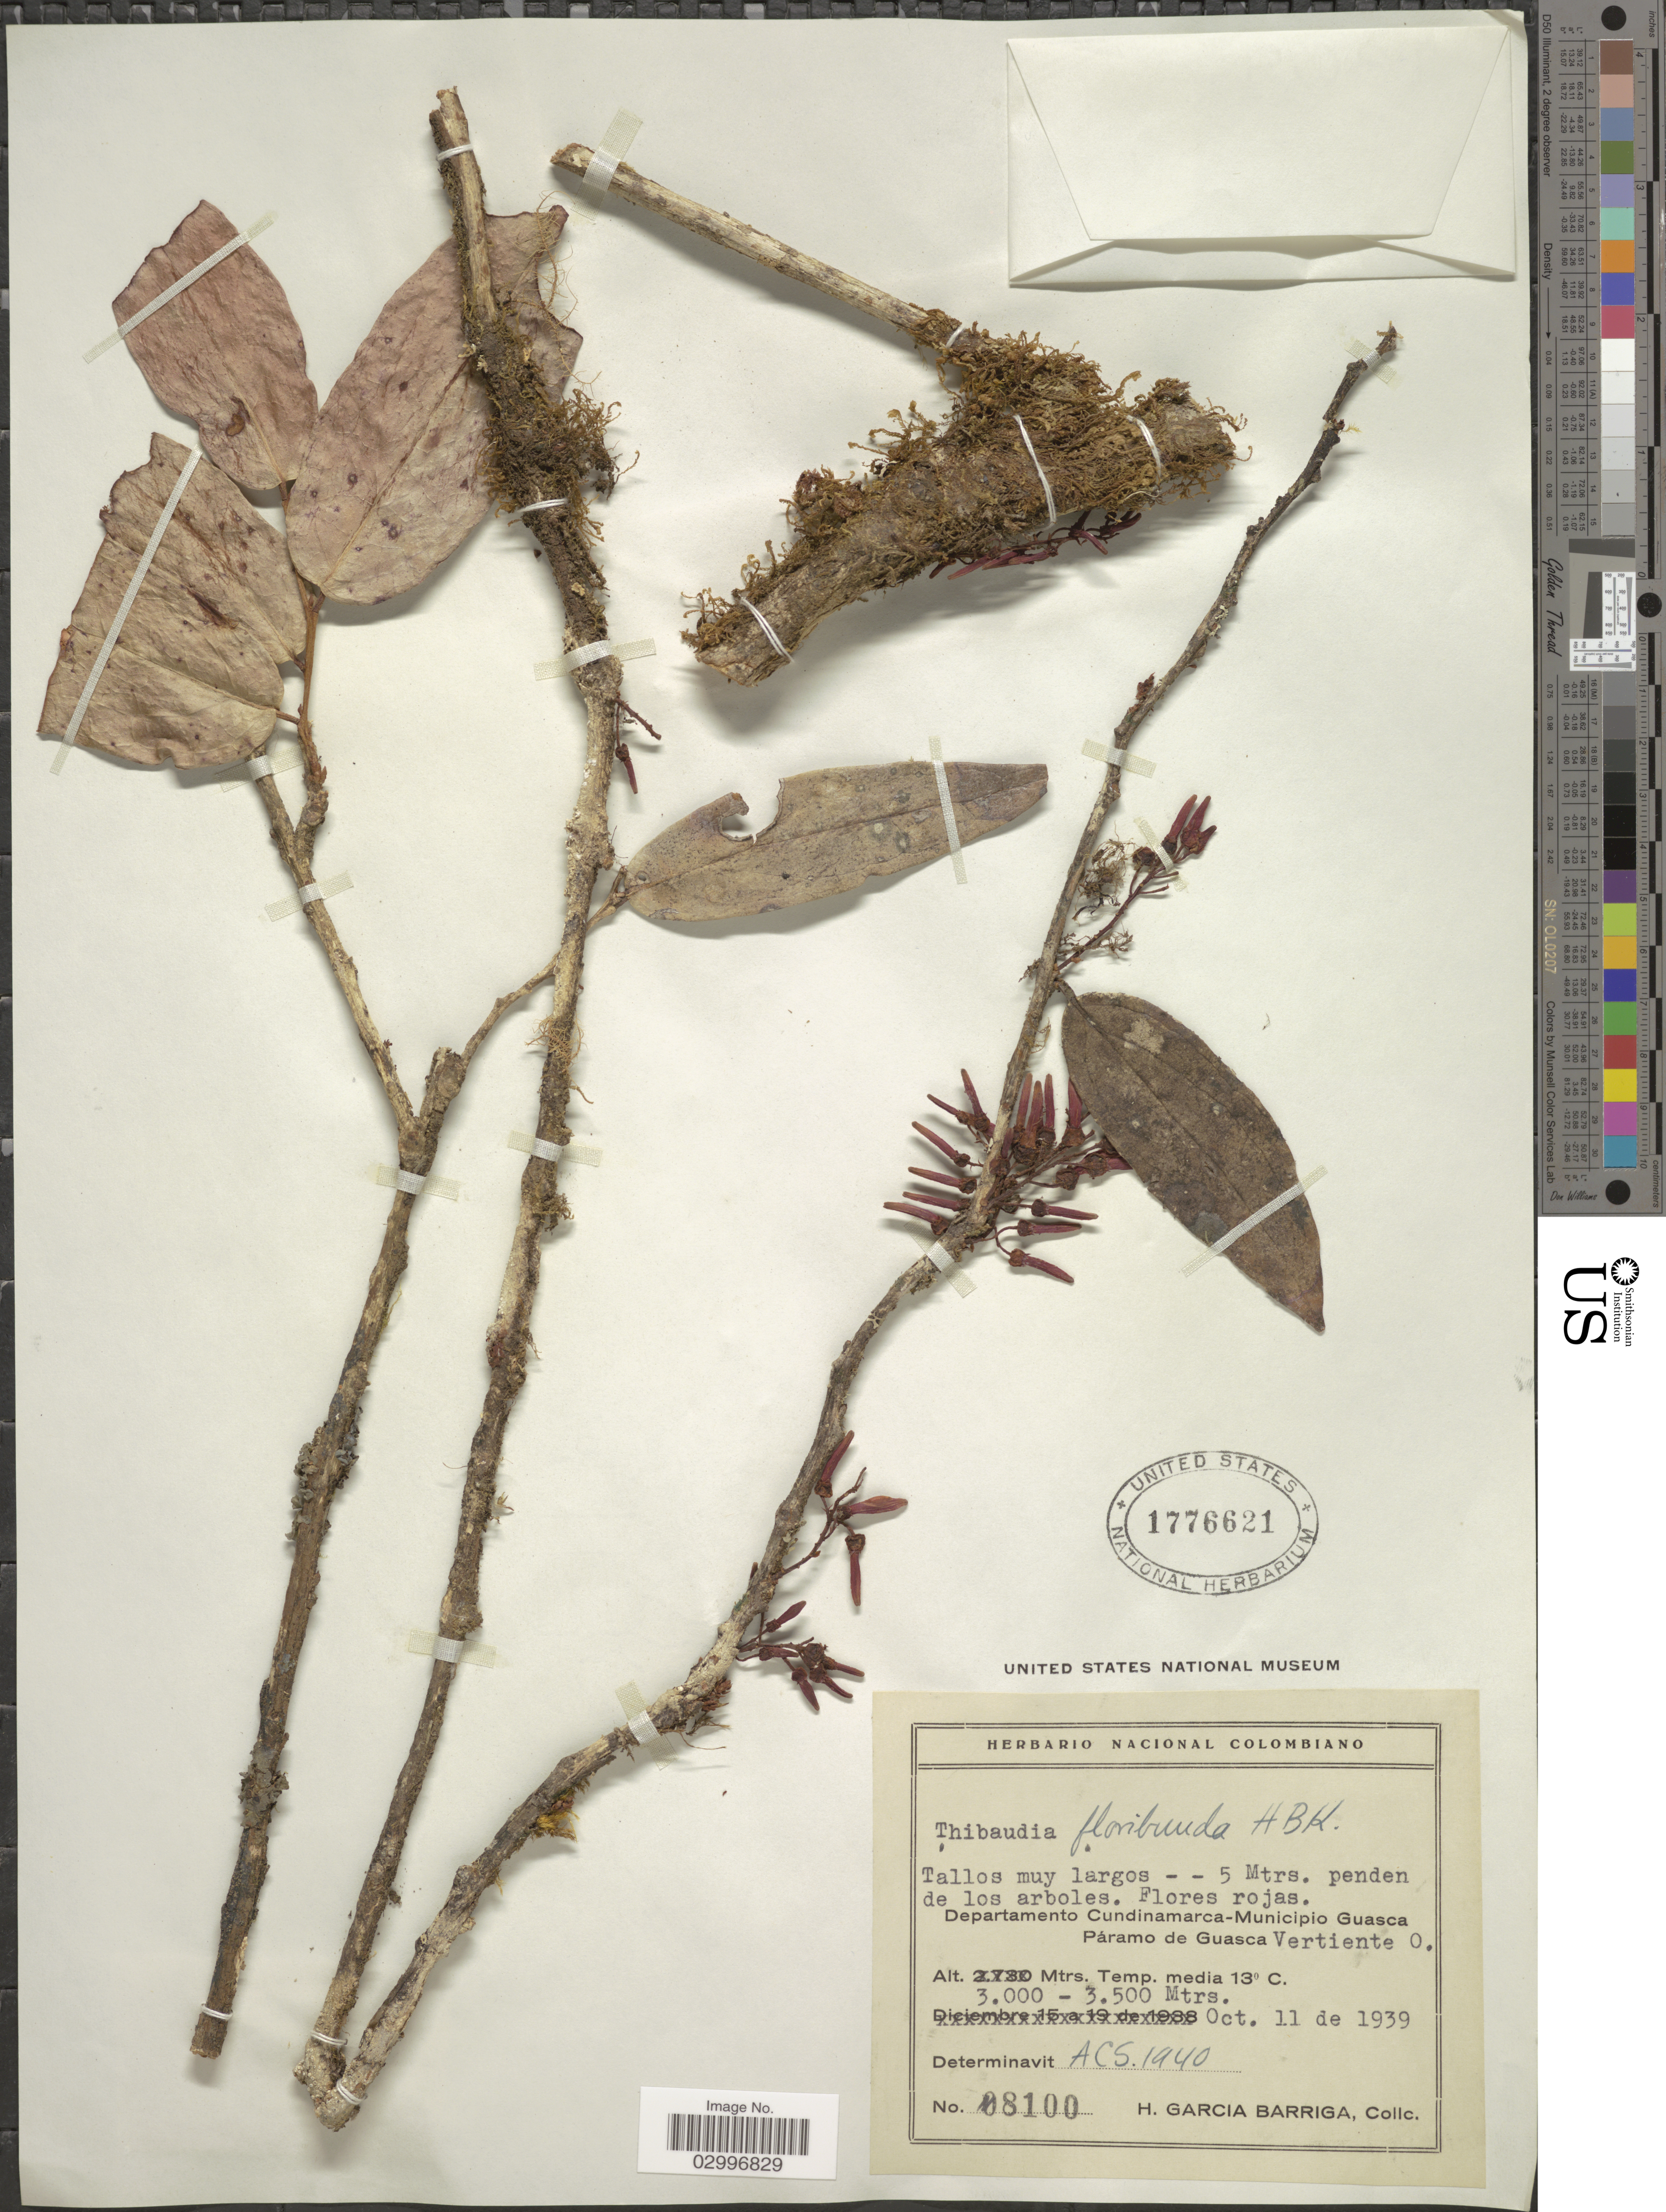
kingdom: Plantae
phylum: Tracheophyta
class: Magnoliopsida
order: Ericales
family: Ericaceae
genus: Thibaudia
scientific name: Thibaudia floribunda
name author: Kunth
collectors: H. García Barriga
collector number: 8100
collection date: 1939-10-11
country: Colombia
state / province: Cundinamarca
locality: Departamento Cundinamarca-Municipio Giasca Páramo de Guasca Vertiente O.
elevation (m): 3000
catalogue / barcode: US 1776621